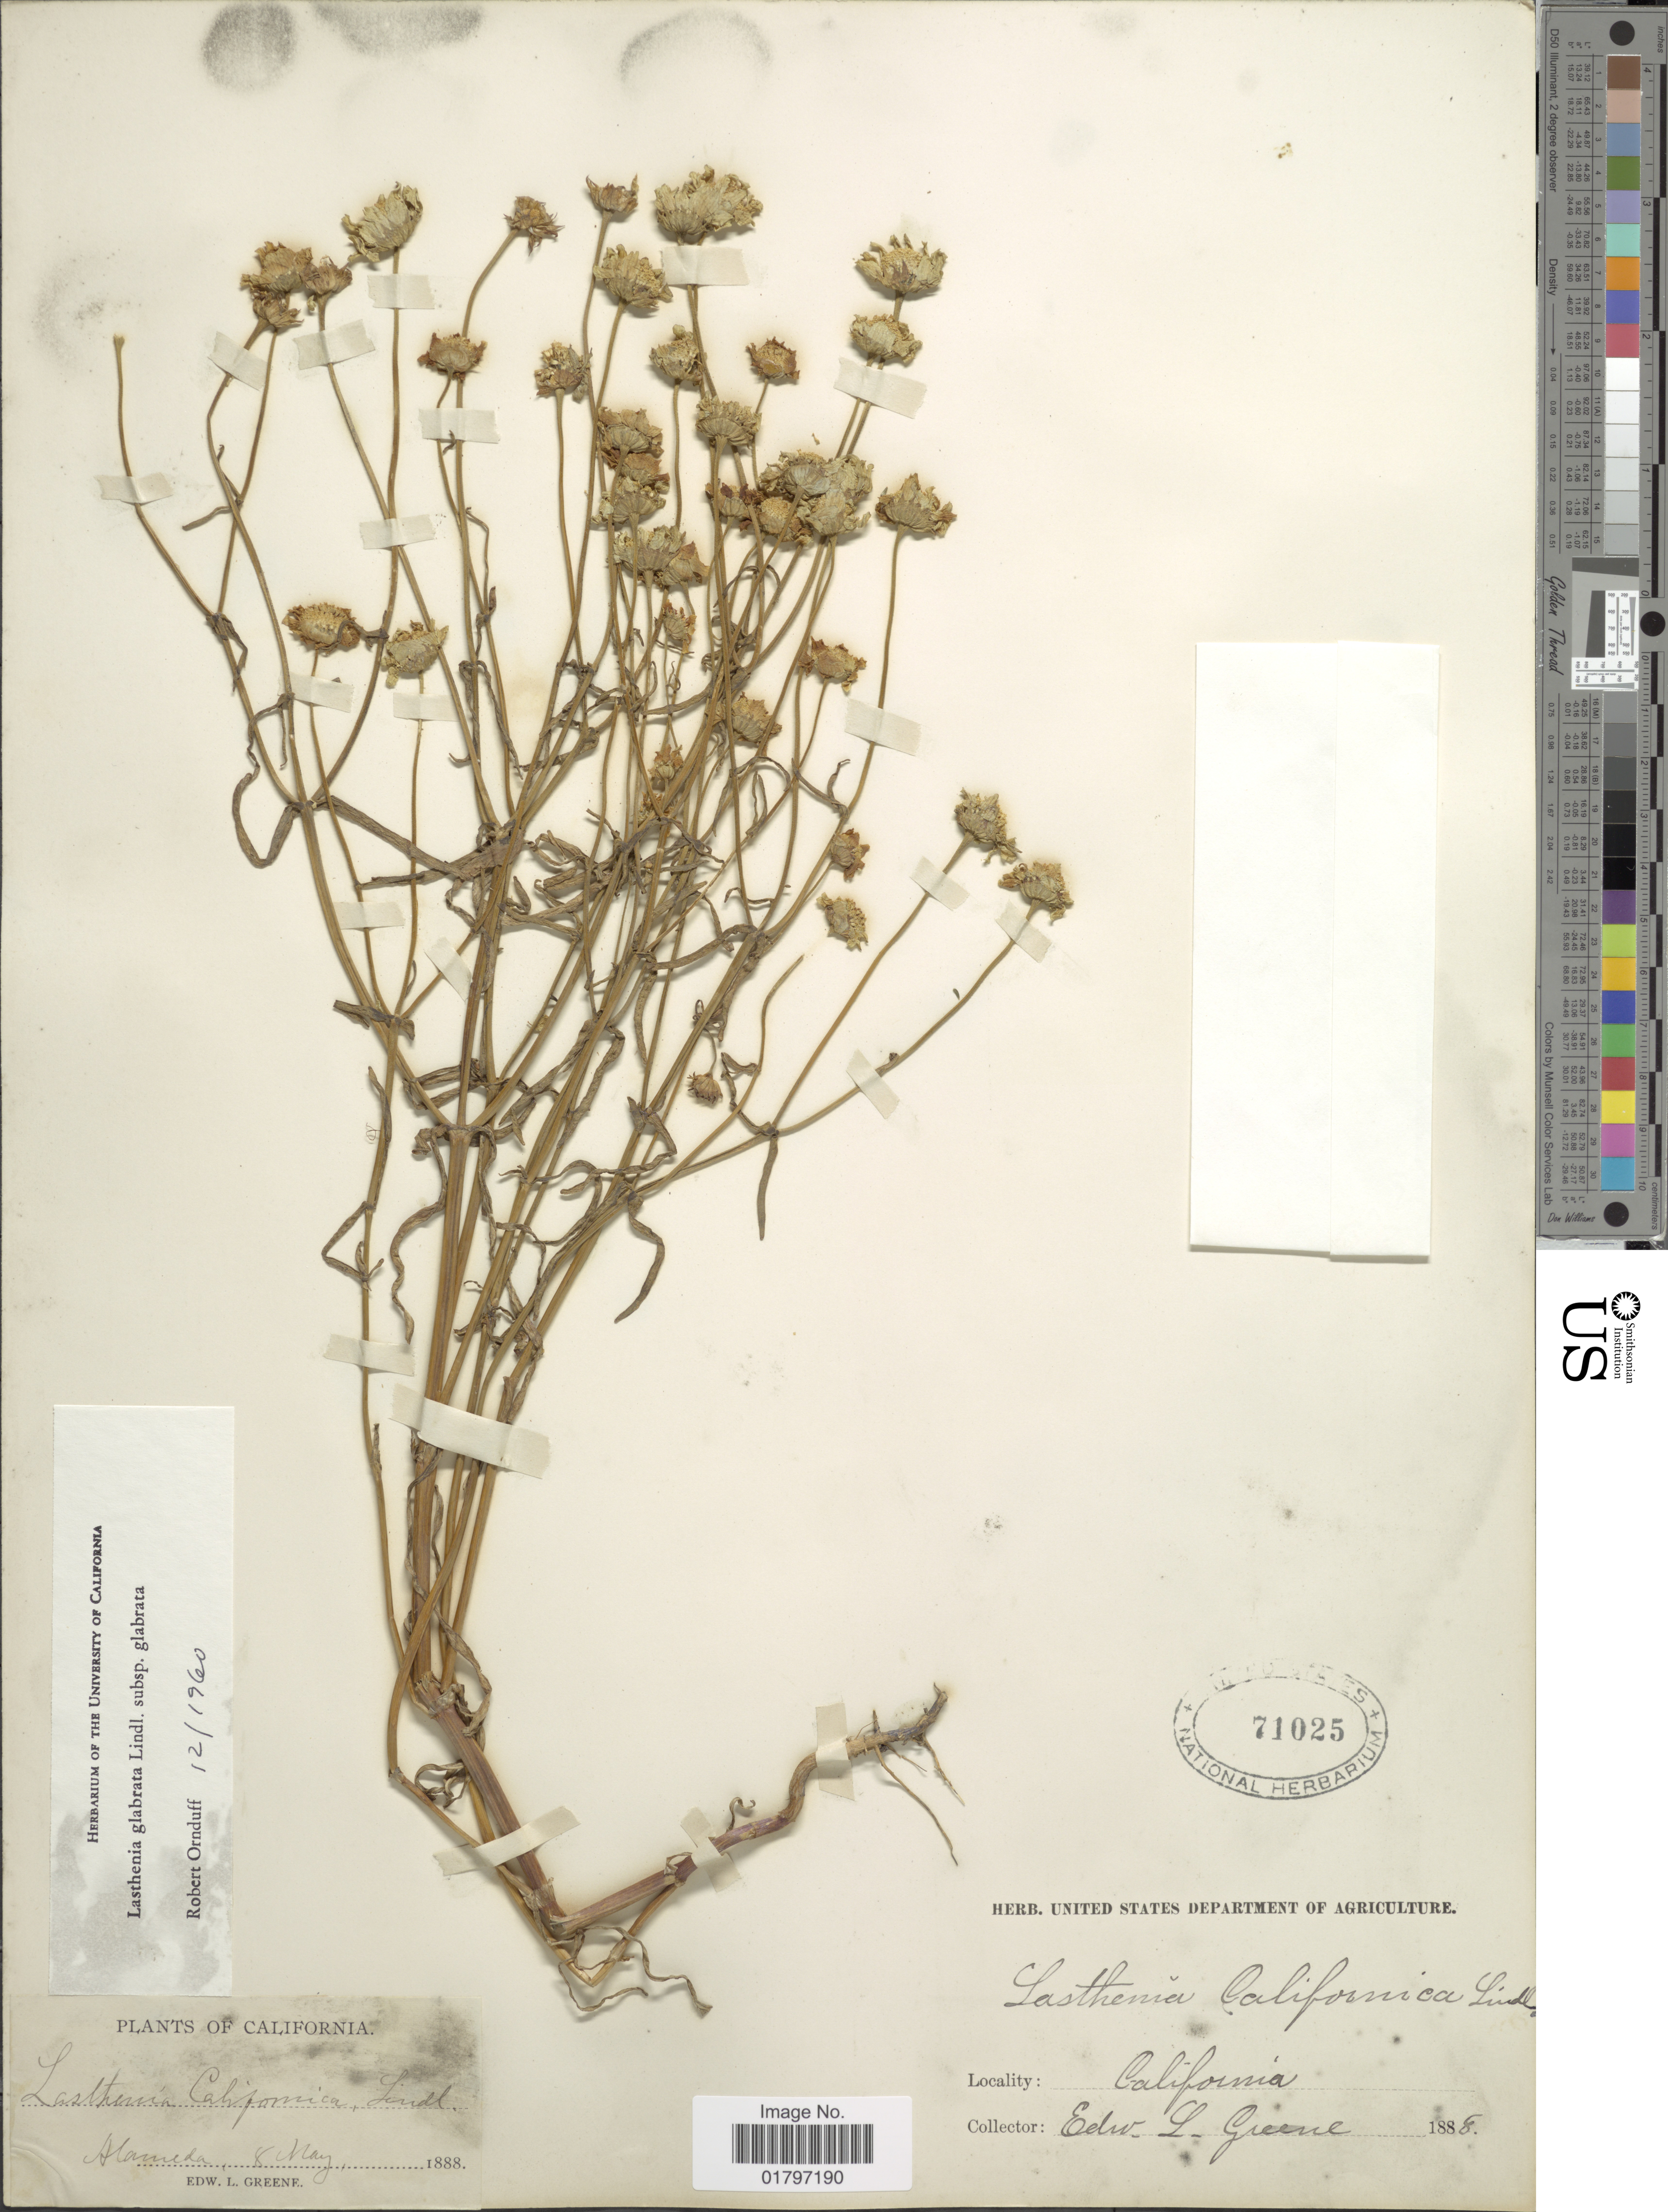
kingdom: Plantae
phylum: Tracheophyta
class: Magnoliopsida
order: Asterales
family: Asteraceae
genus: Lasthenia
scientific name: Lasthenia glabrata subsp. glabrata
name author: Lindl.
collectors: E. L. Greene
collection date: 1888-05-08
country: United States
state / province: California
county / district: Alameda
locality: Alameda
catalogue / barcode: US 71025